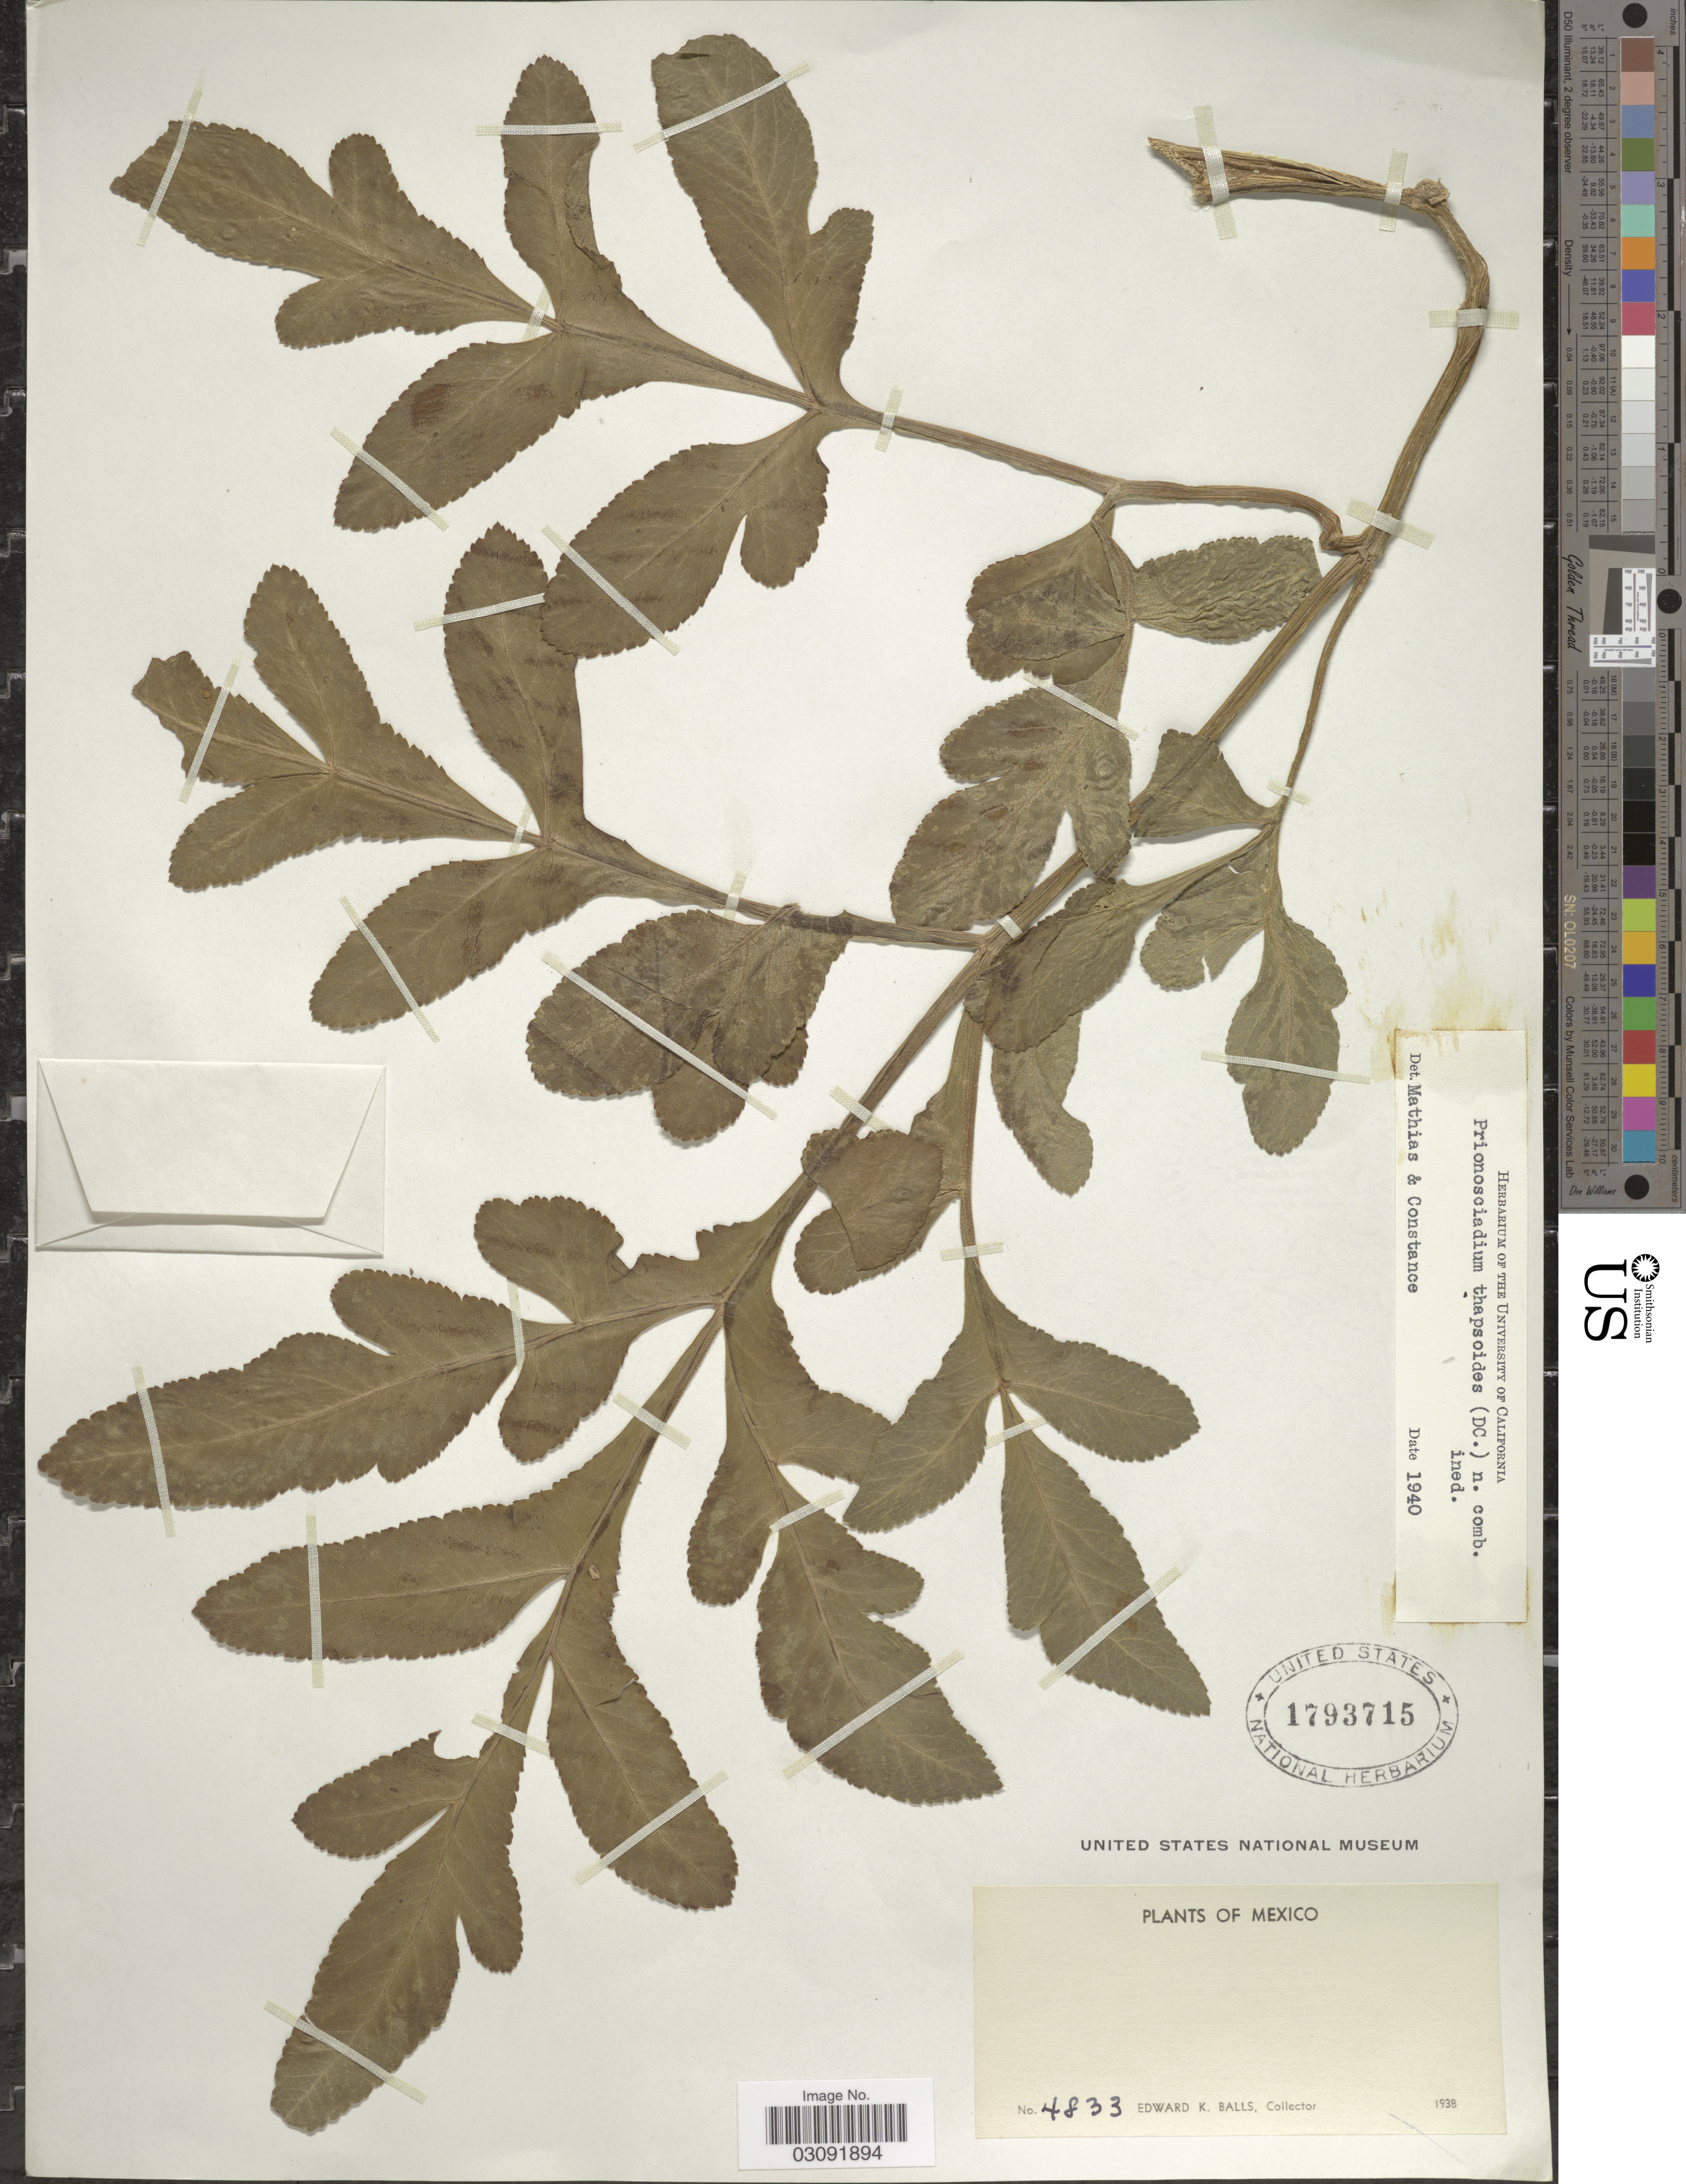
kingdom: Plantae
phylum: Tracheophyta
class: Magnoliopsida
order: Apiales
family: Apiaceae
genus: Prionosciadium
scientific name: Prionosciadium thapsoides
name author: (DC.)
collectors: E. K. Balls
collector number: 4833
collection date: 1938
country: Mexico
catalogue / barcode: US 1793715